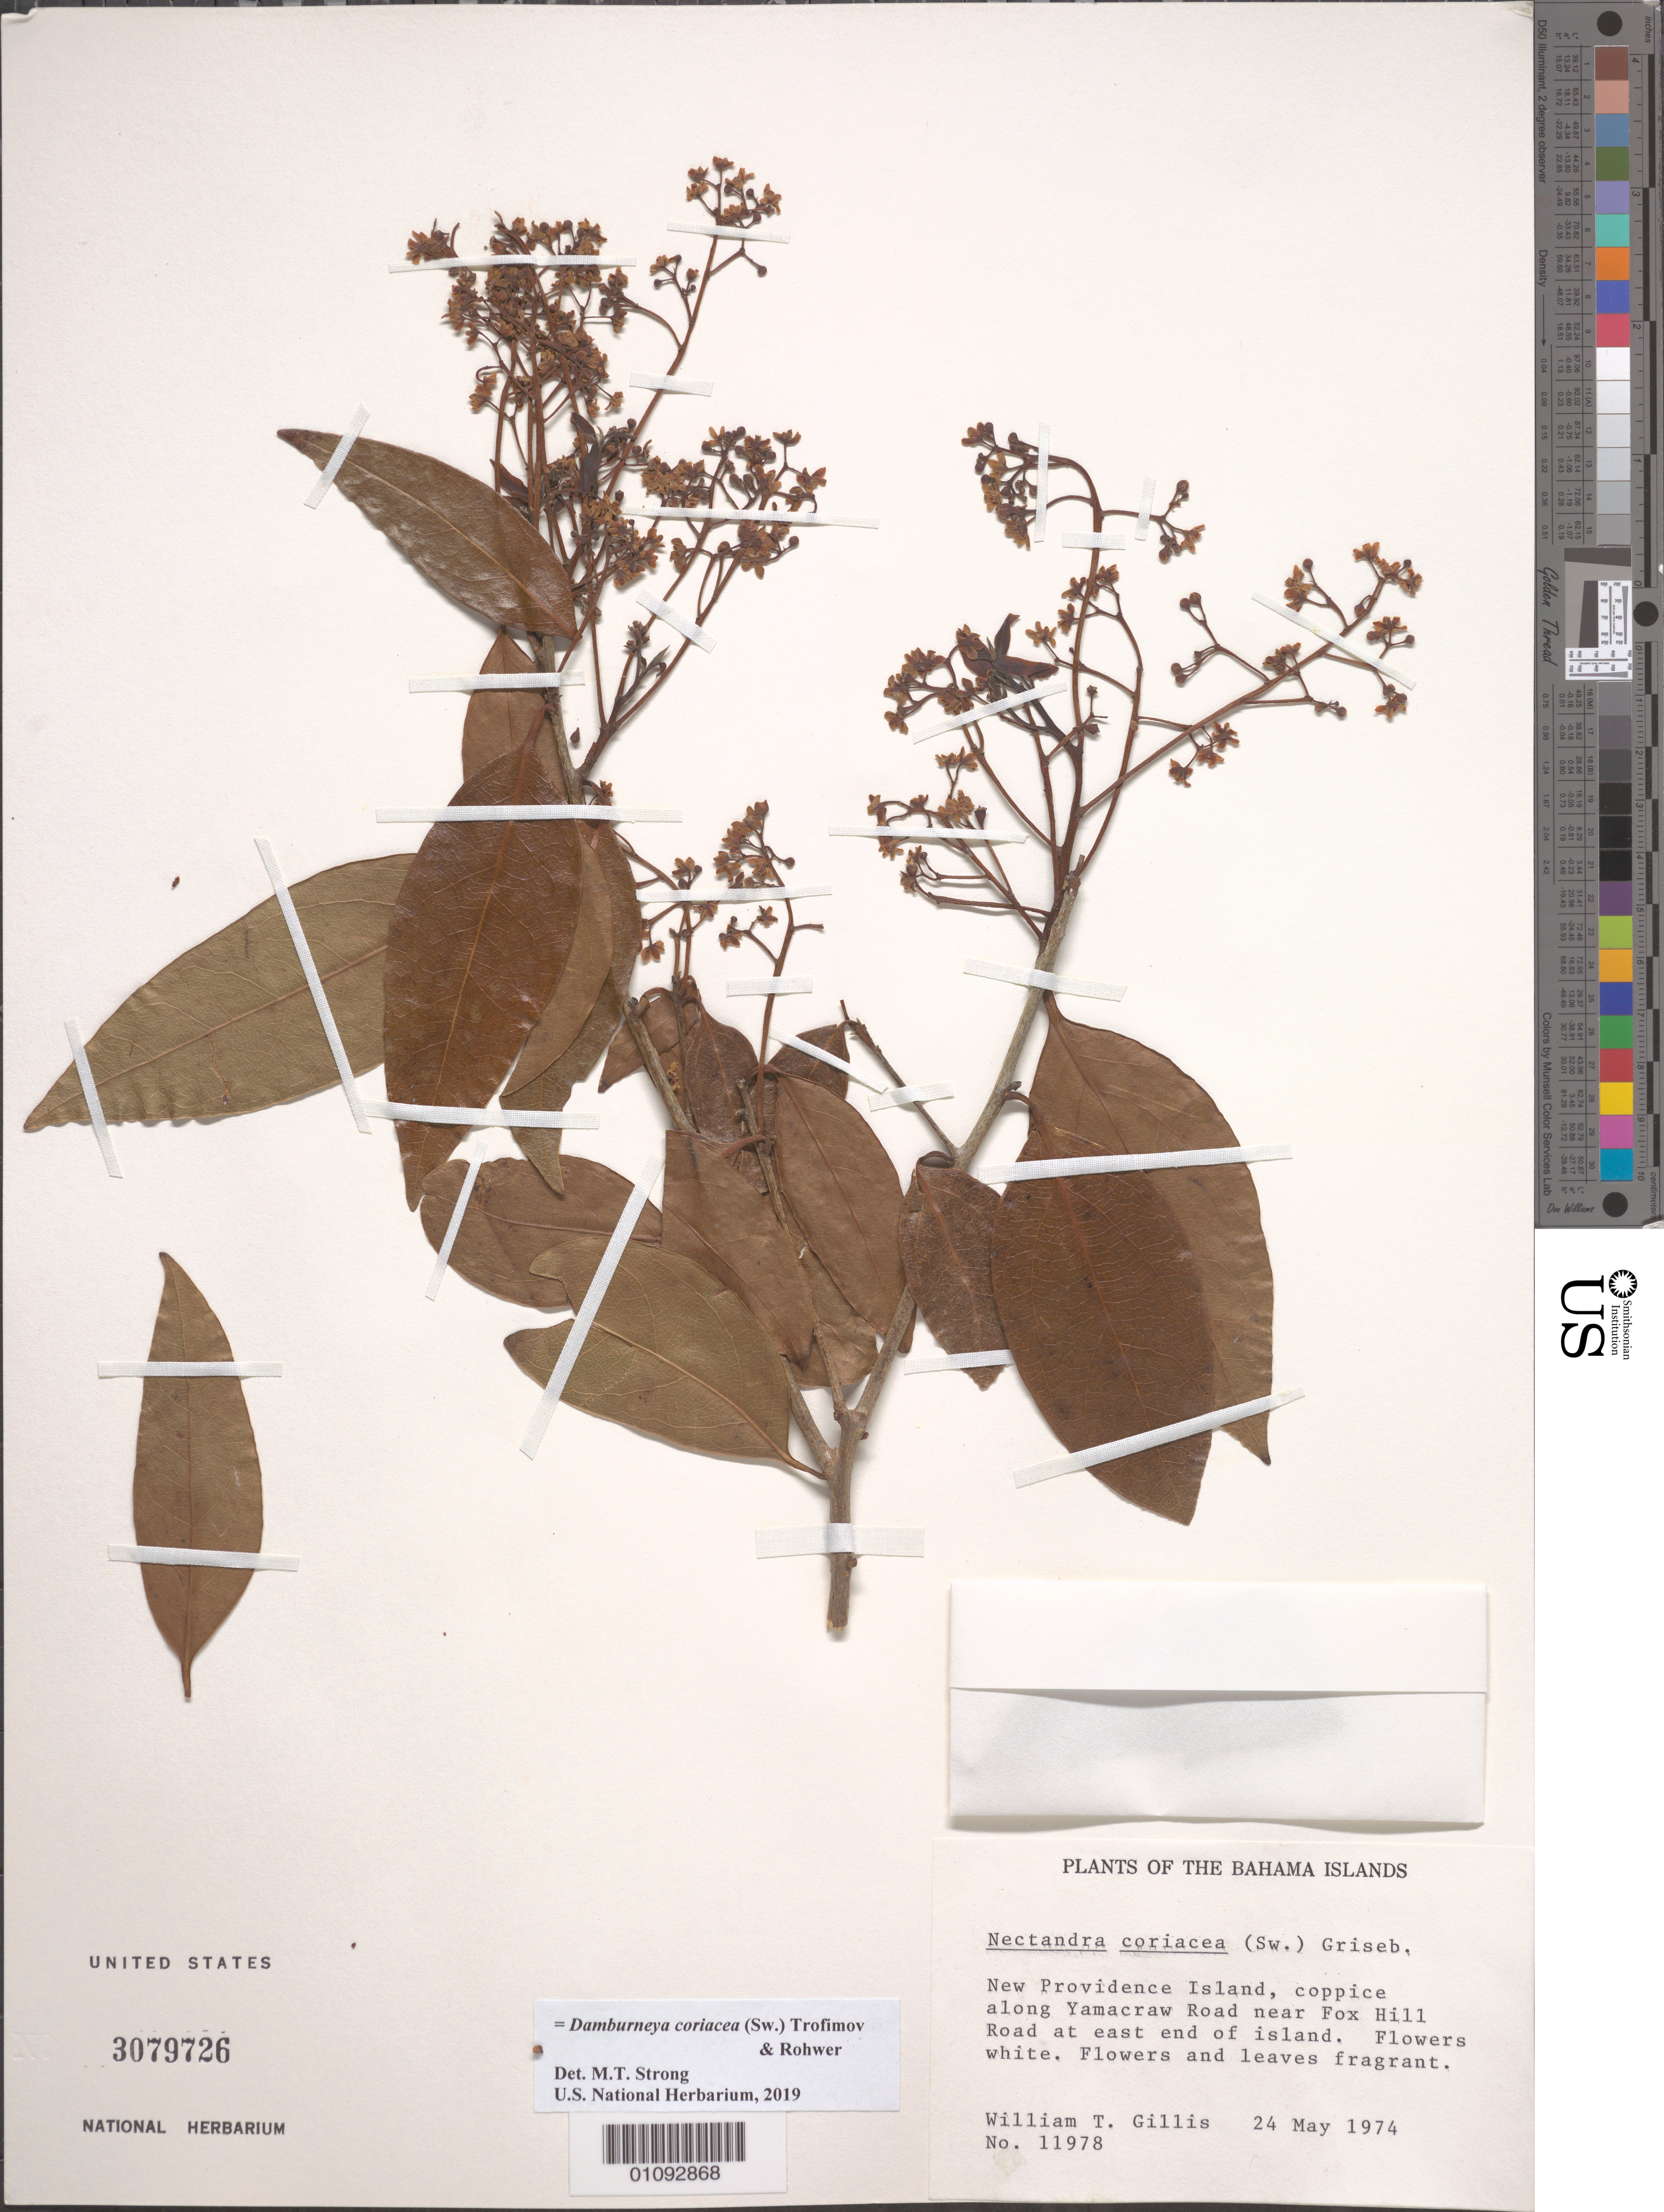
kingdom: Plantae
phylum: Tracheophyta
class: Magnoliopsida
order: Laurales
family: Lauraceae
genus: Damburneya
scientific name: Damburneya coriacea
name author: (Sw.) Trofimov & Rohwer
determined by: Strong, M. T., (US), Smithsonian Institution - National Museum of Natural History (UNITED STATES)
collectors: W. T. Gillis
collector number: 11978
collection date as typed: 24 May 1974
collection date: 1974-05-24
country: Bahamas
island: New Providence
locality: Yamacraw Road near Fox Hill Road at E end of island.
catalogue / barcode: US 3079726